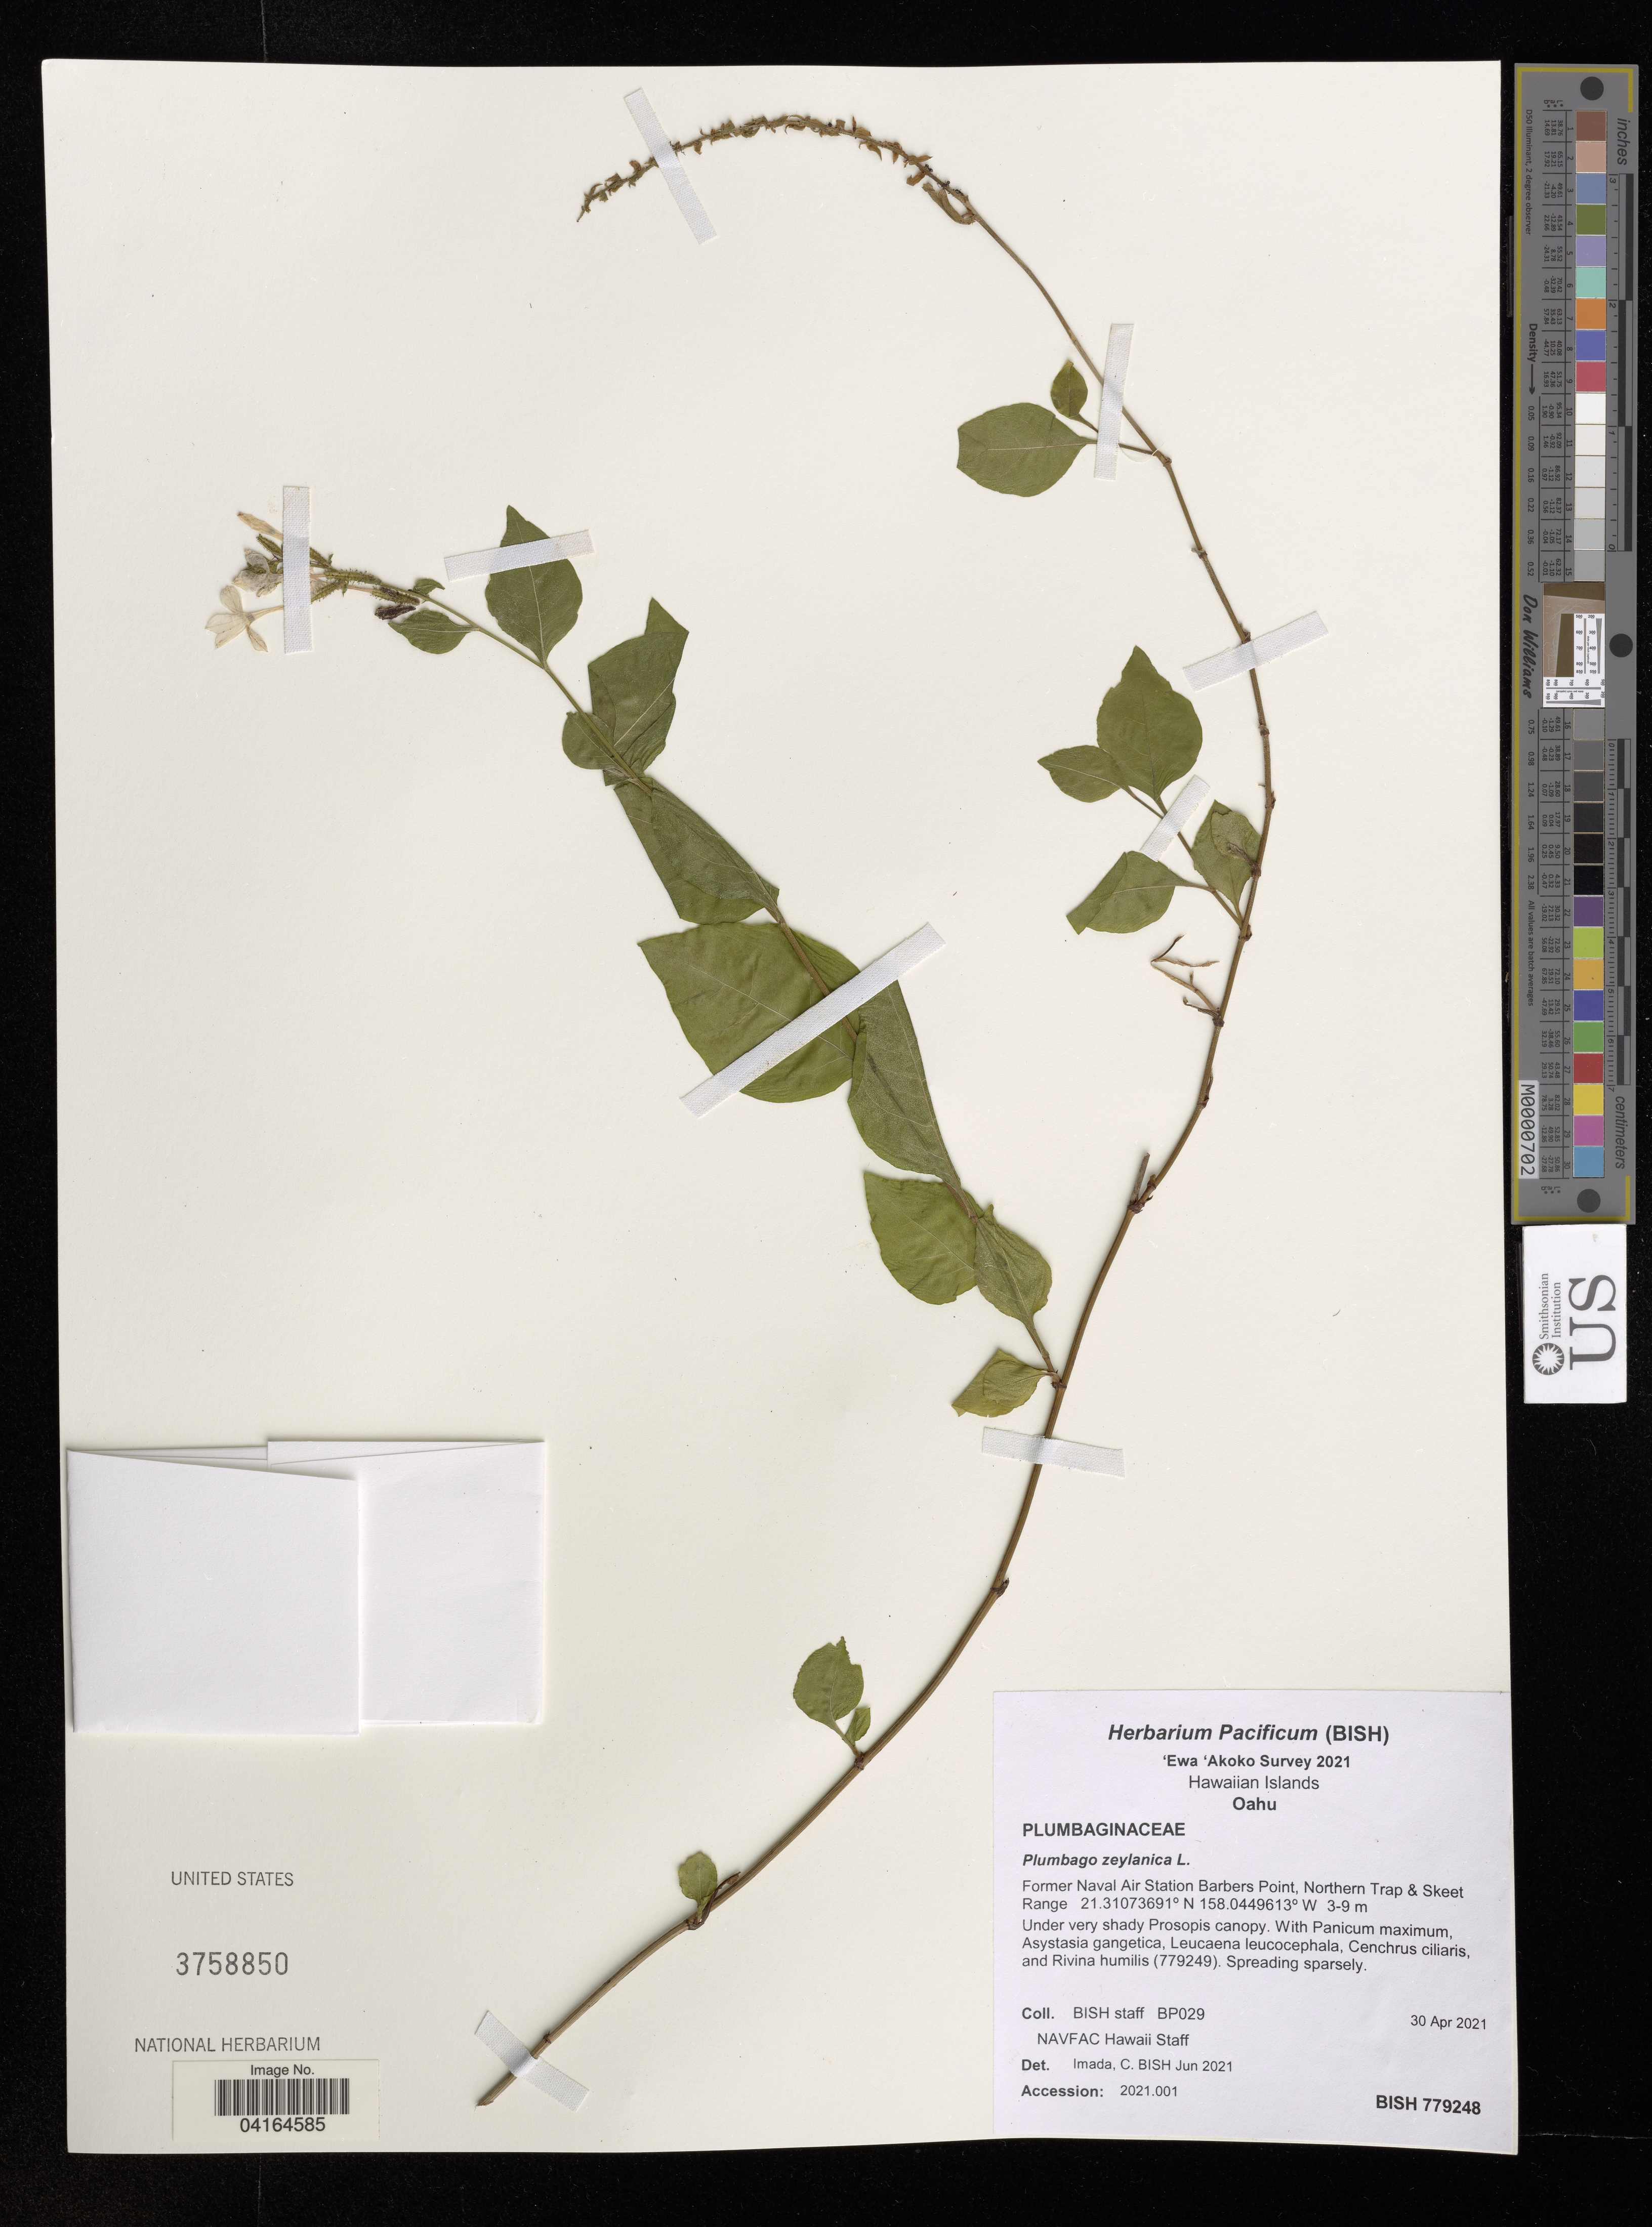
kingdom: Plantae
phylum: Tracheophyta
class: Magnoliopsida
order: Caryophyllales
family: Plumbaginaceae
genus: Plumbago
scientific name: Plumbago zeylanica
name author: L.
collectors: Bernice P. Bishop Museum & N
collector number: BP029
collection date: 2021-04-30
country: United States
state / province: Hawaii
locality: Hawaiian Islands. Oahu. Former Naval Air Station Barbers Point, Northern Trap & Skeet Range.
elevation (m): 3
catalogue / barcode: US 3758850